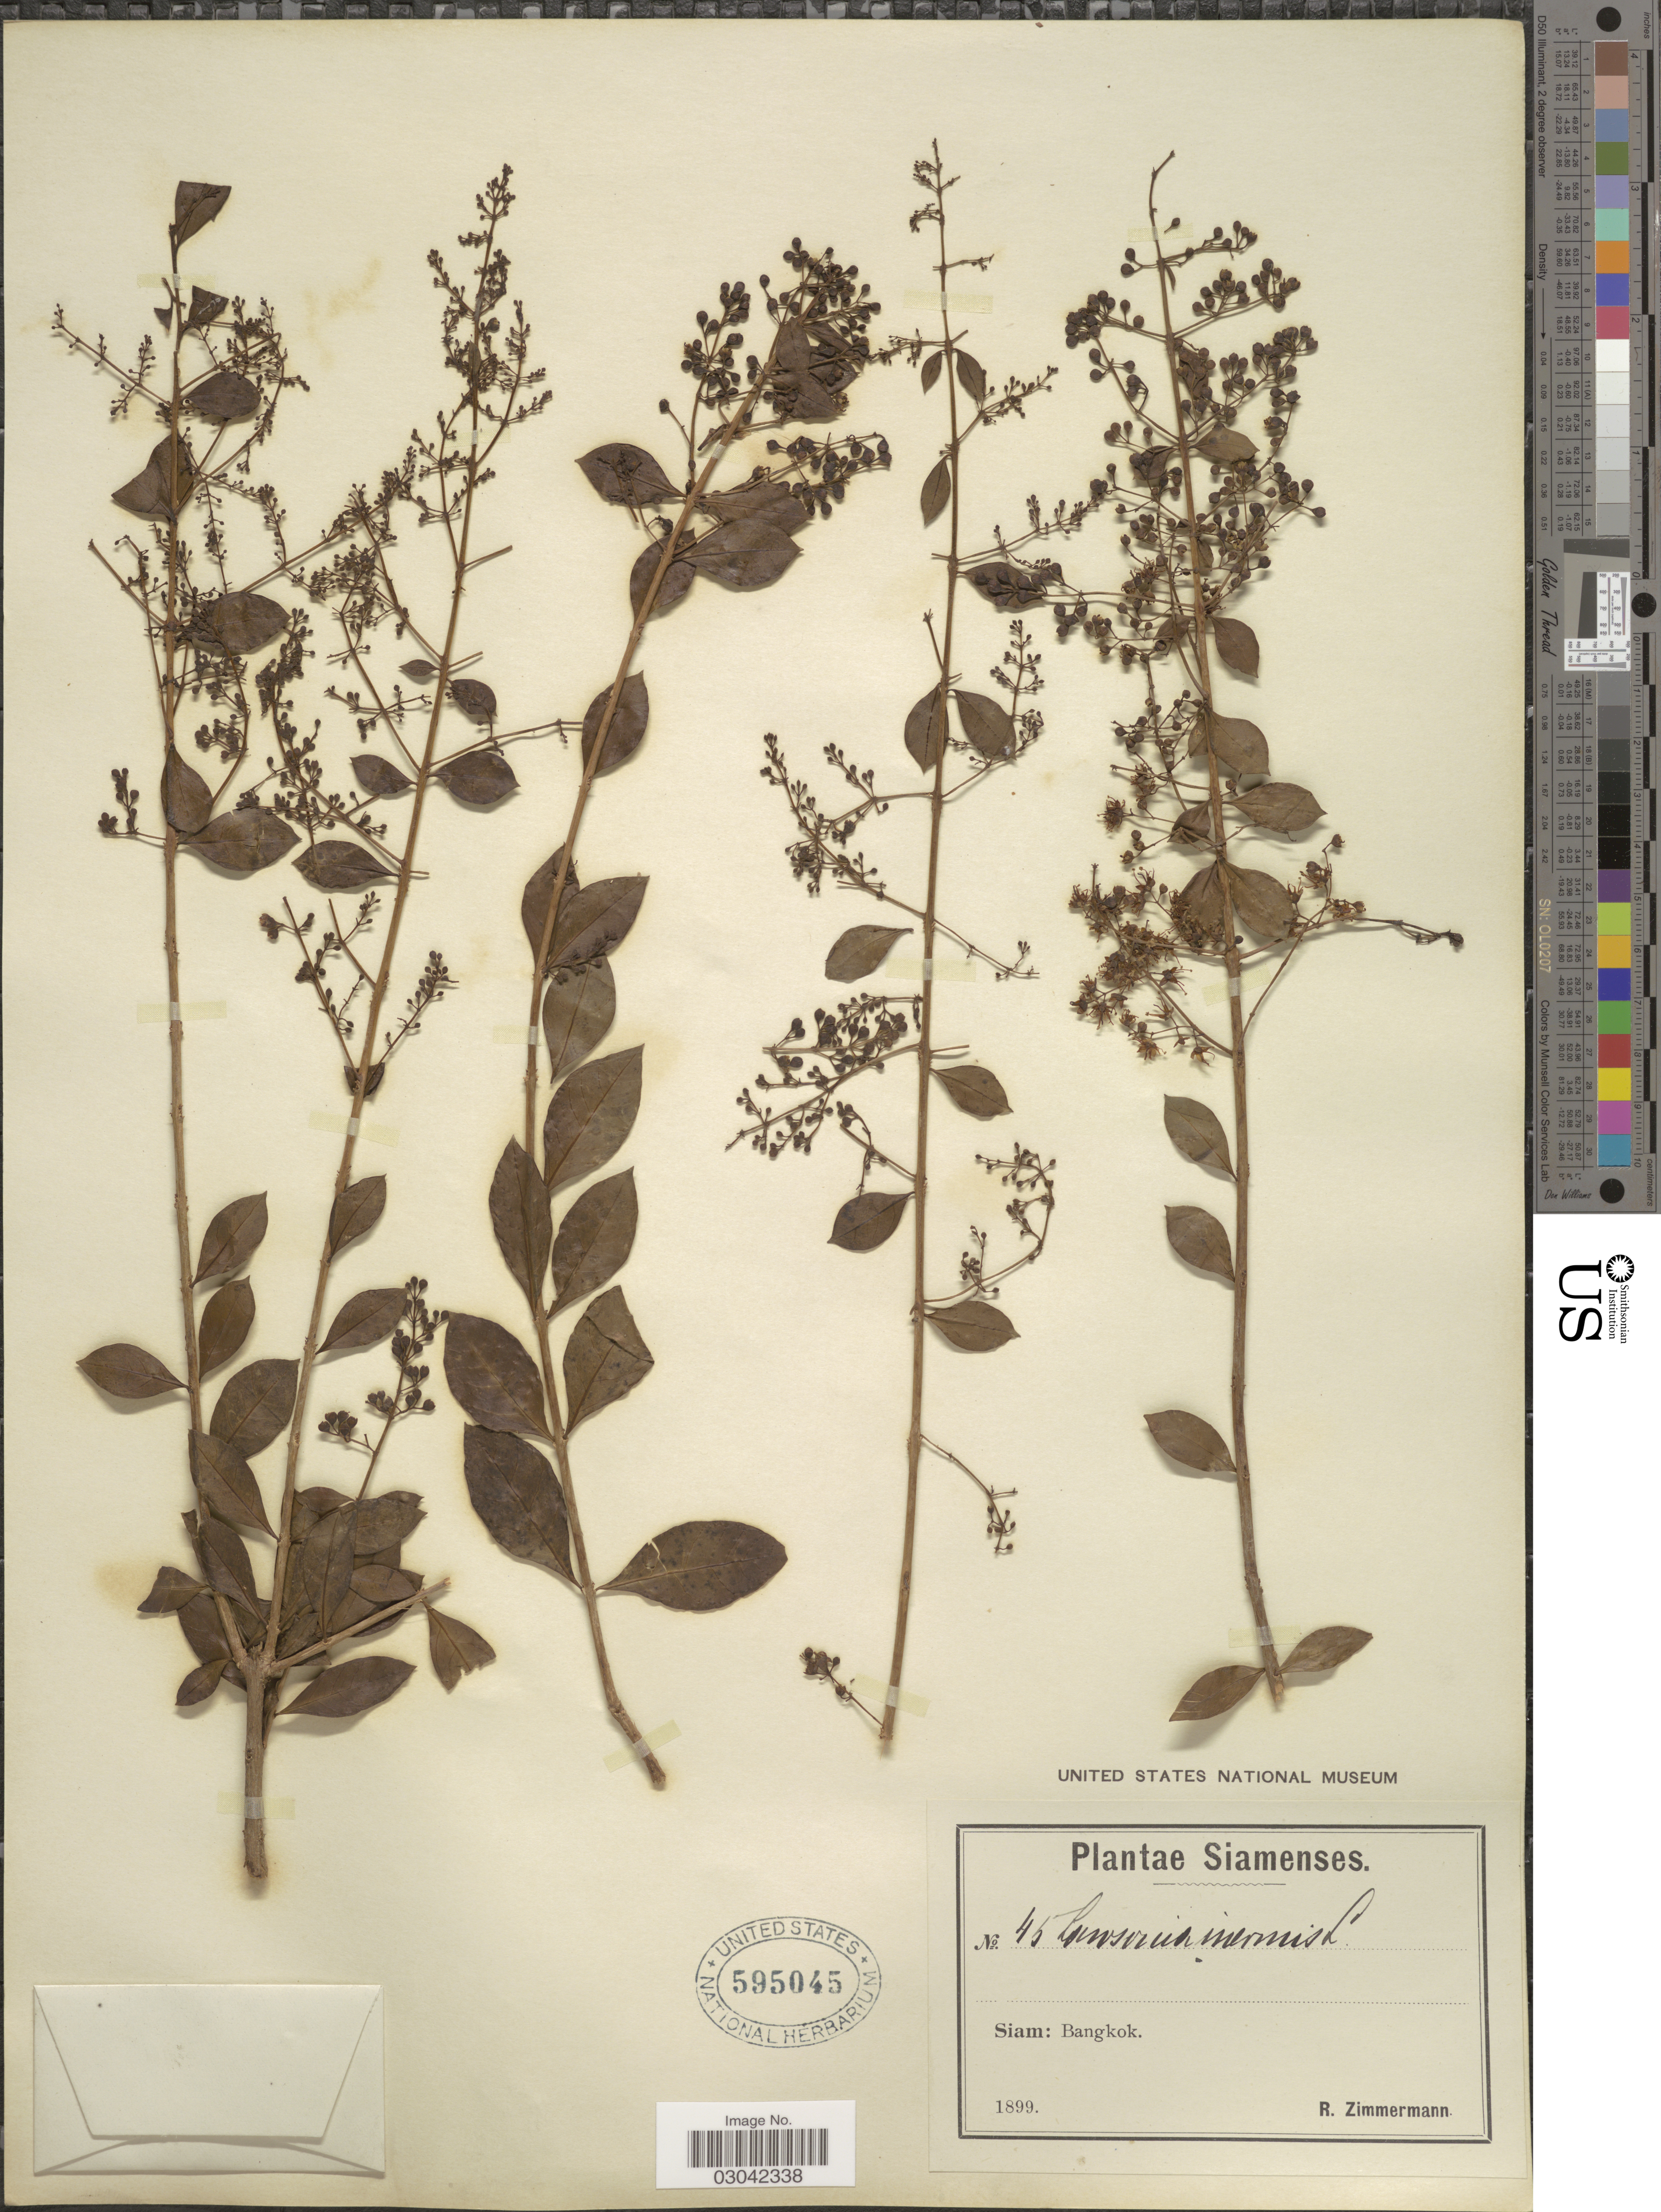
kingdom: Plantae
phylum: Tracheophyta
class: Magnoliopsida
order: Myrtales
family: Lythraceae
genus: Lawsonia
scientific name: Lawsonia inermis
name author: L.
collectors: R. Zimmermann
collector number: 45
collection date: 1899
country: Thailand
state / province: Bangkok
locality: Siam.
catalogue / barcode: US 595045